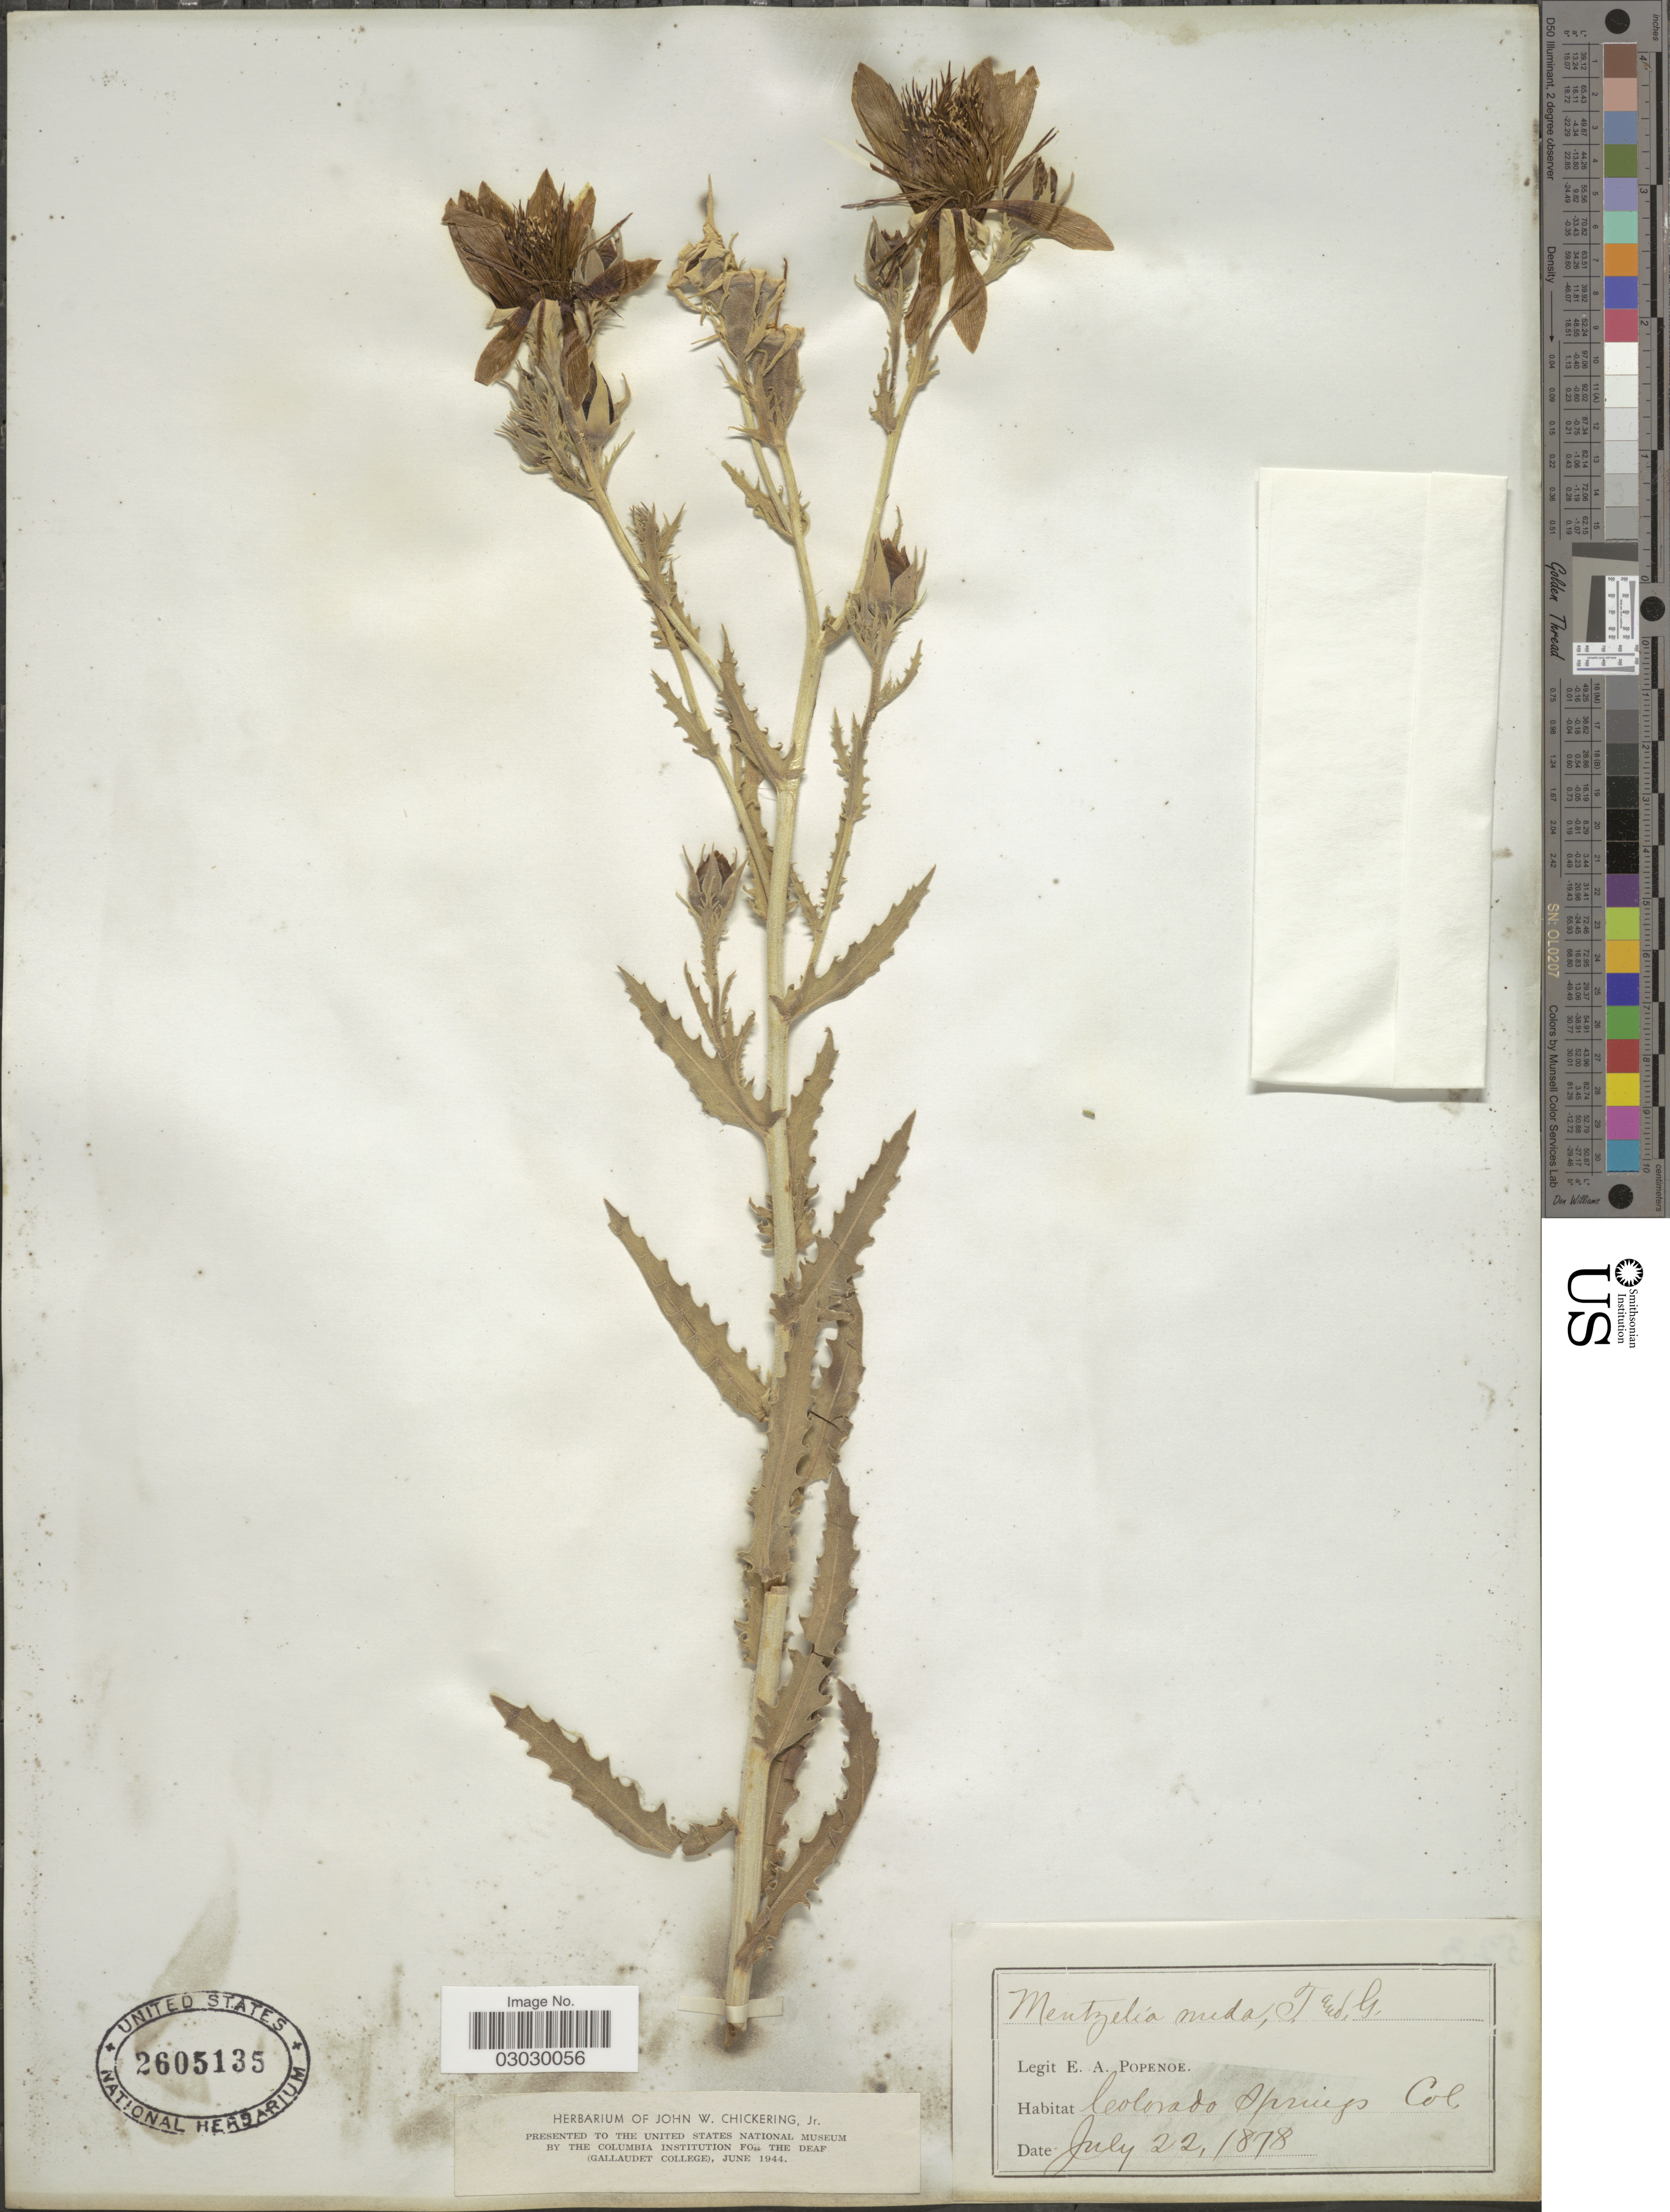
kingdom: Plantae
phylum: Tracheophyta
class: Magnoliopsida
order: Cornales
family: Loasaceae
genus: Mentzelia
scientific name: Mentzelia nuda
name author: (Pursh) Torr. & A. Gray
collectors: E. A. Popenoe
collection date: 1878-07-22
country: United States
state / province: Colorado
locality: Colorado Springs, Col.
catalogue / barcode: US 2605135